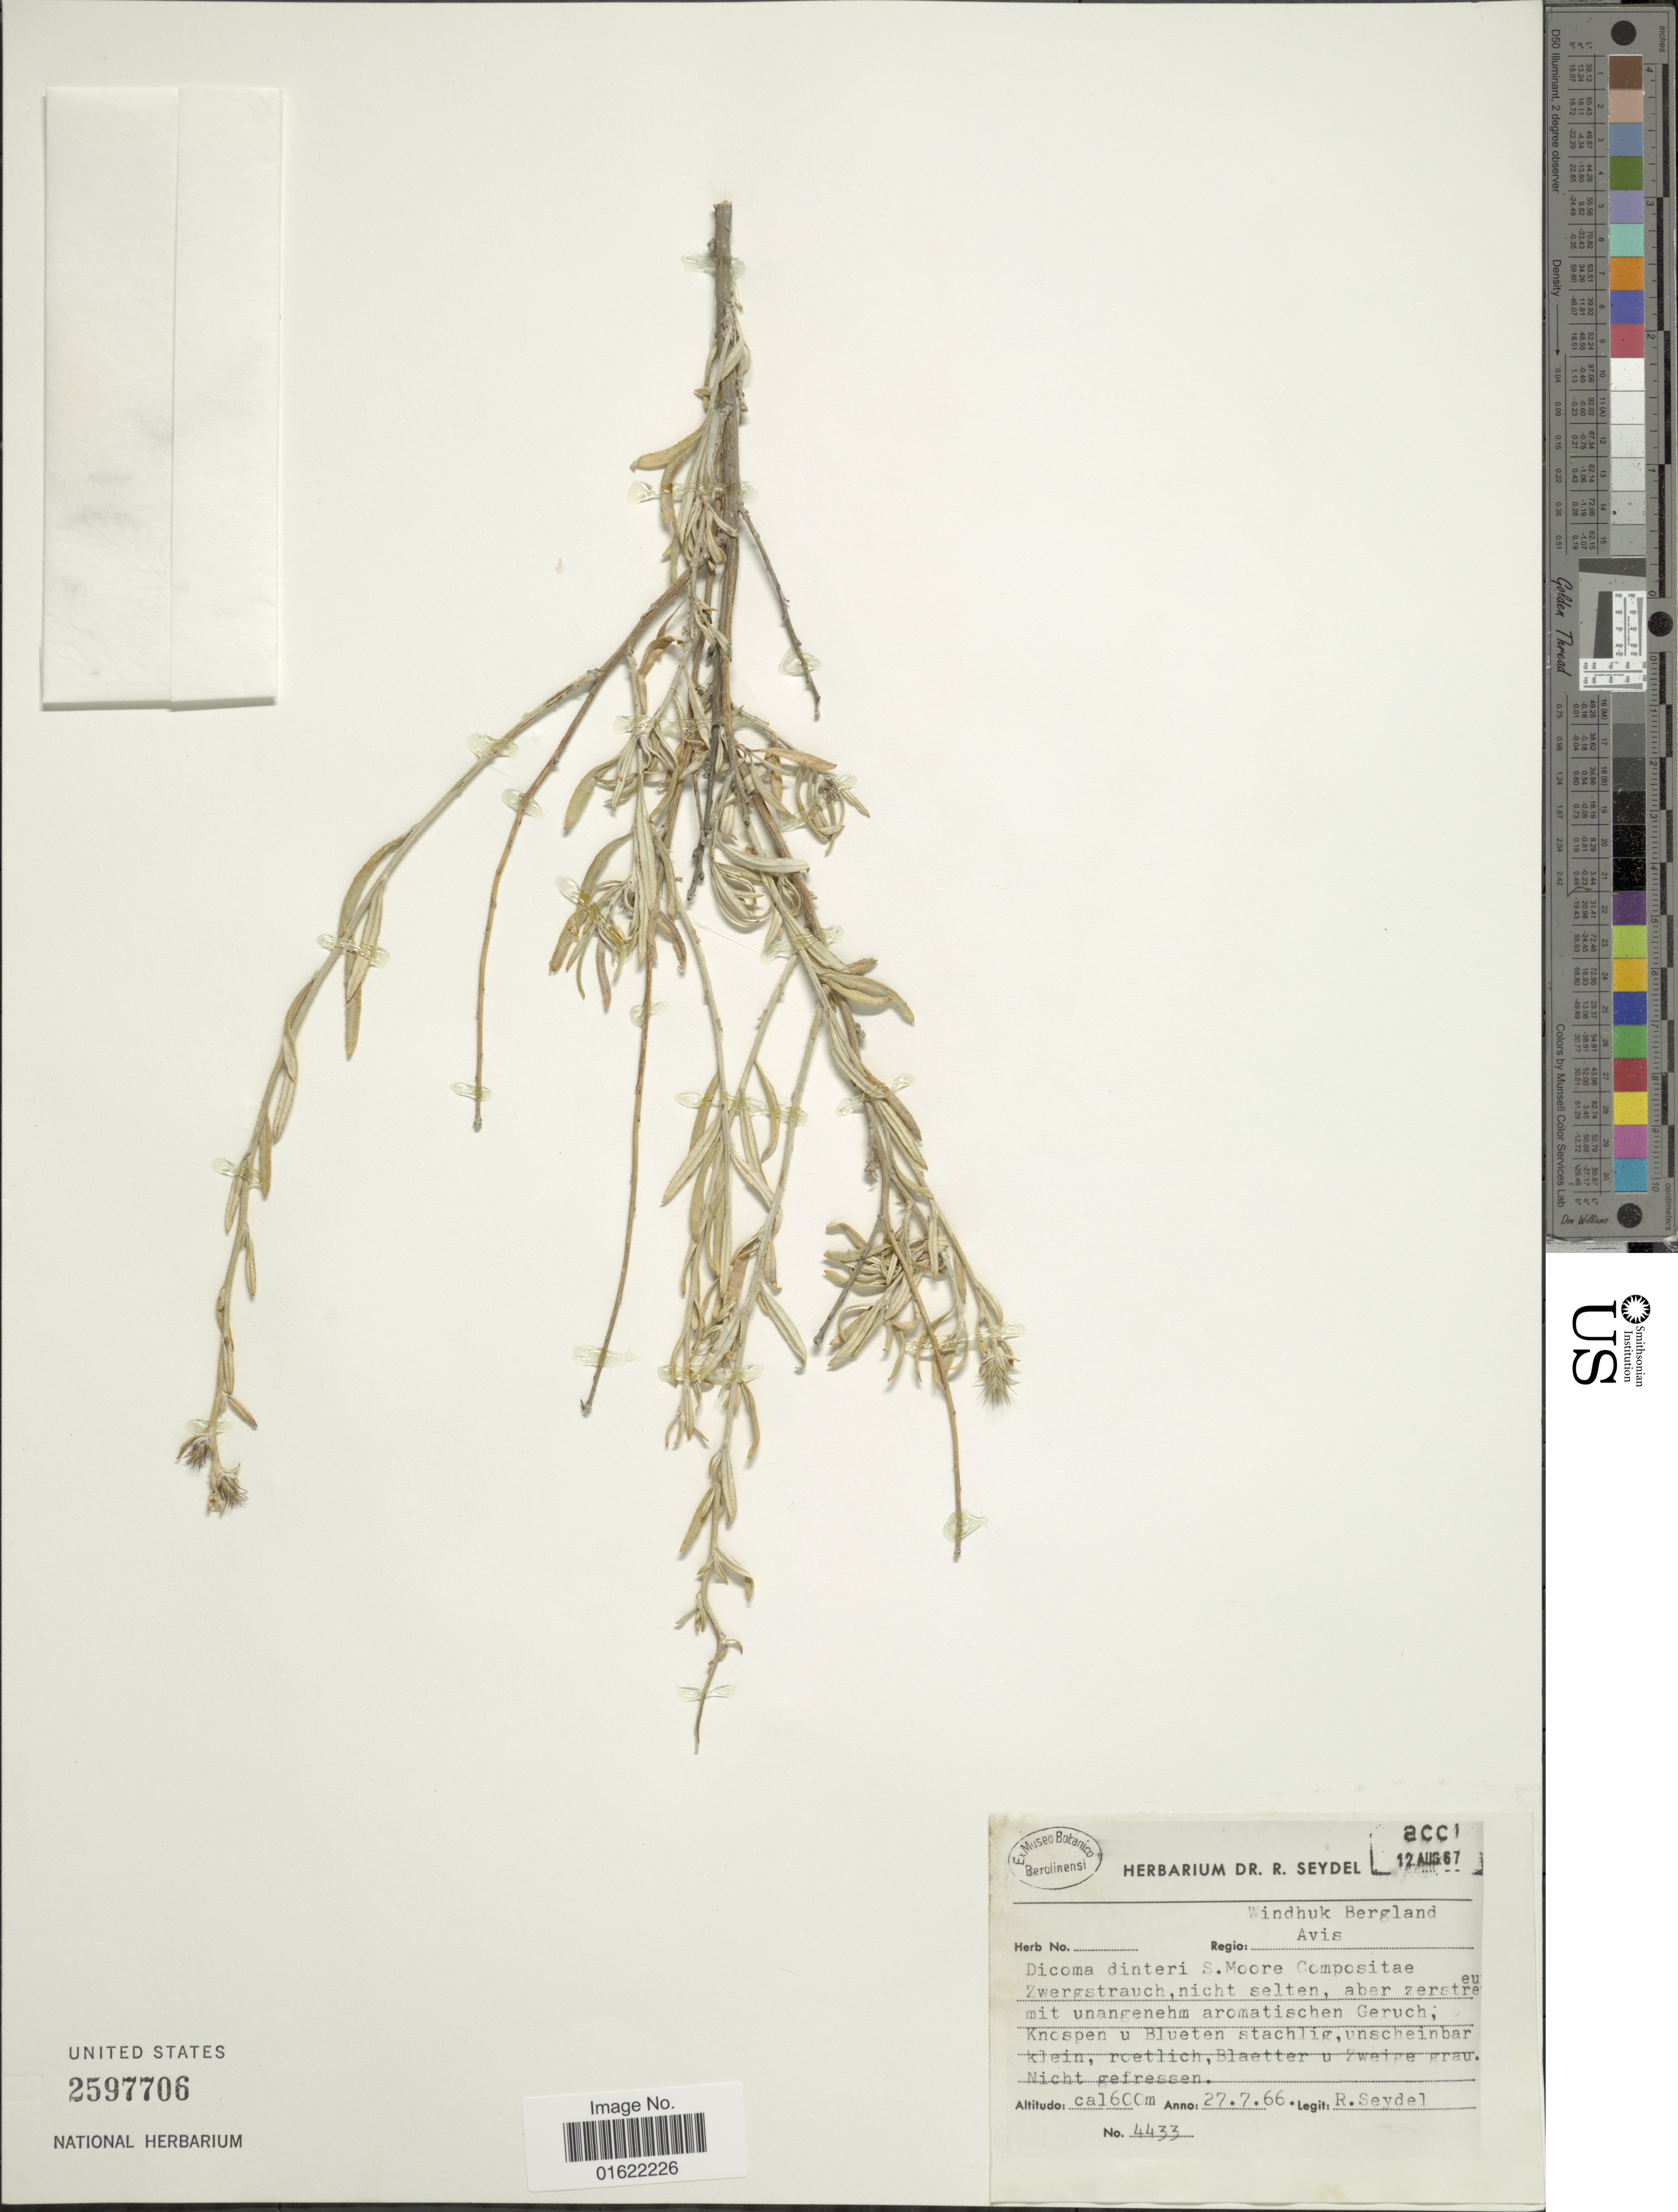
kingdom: Plantae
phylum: Tracheophyta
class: Magnoliopsida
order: Asterales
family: Asteraceae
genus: Dicoma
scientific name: Dicoma dinteri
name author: S. Moore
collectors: R. Seydel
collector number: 4433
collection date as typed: Transcribed d/m/y: 27/7/66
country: Namibia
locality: Windhuk Bergland, Regio: Avis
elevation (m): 1600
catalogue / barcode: US 2597706